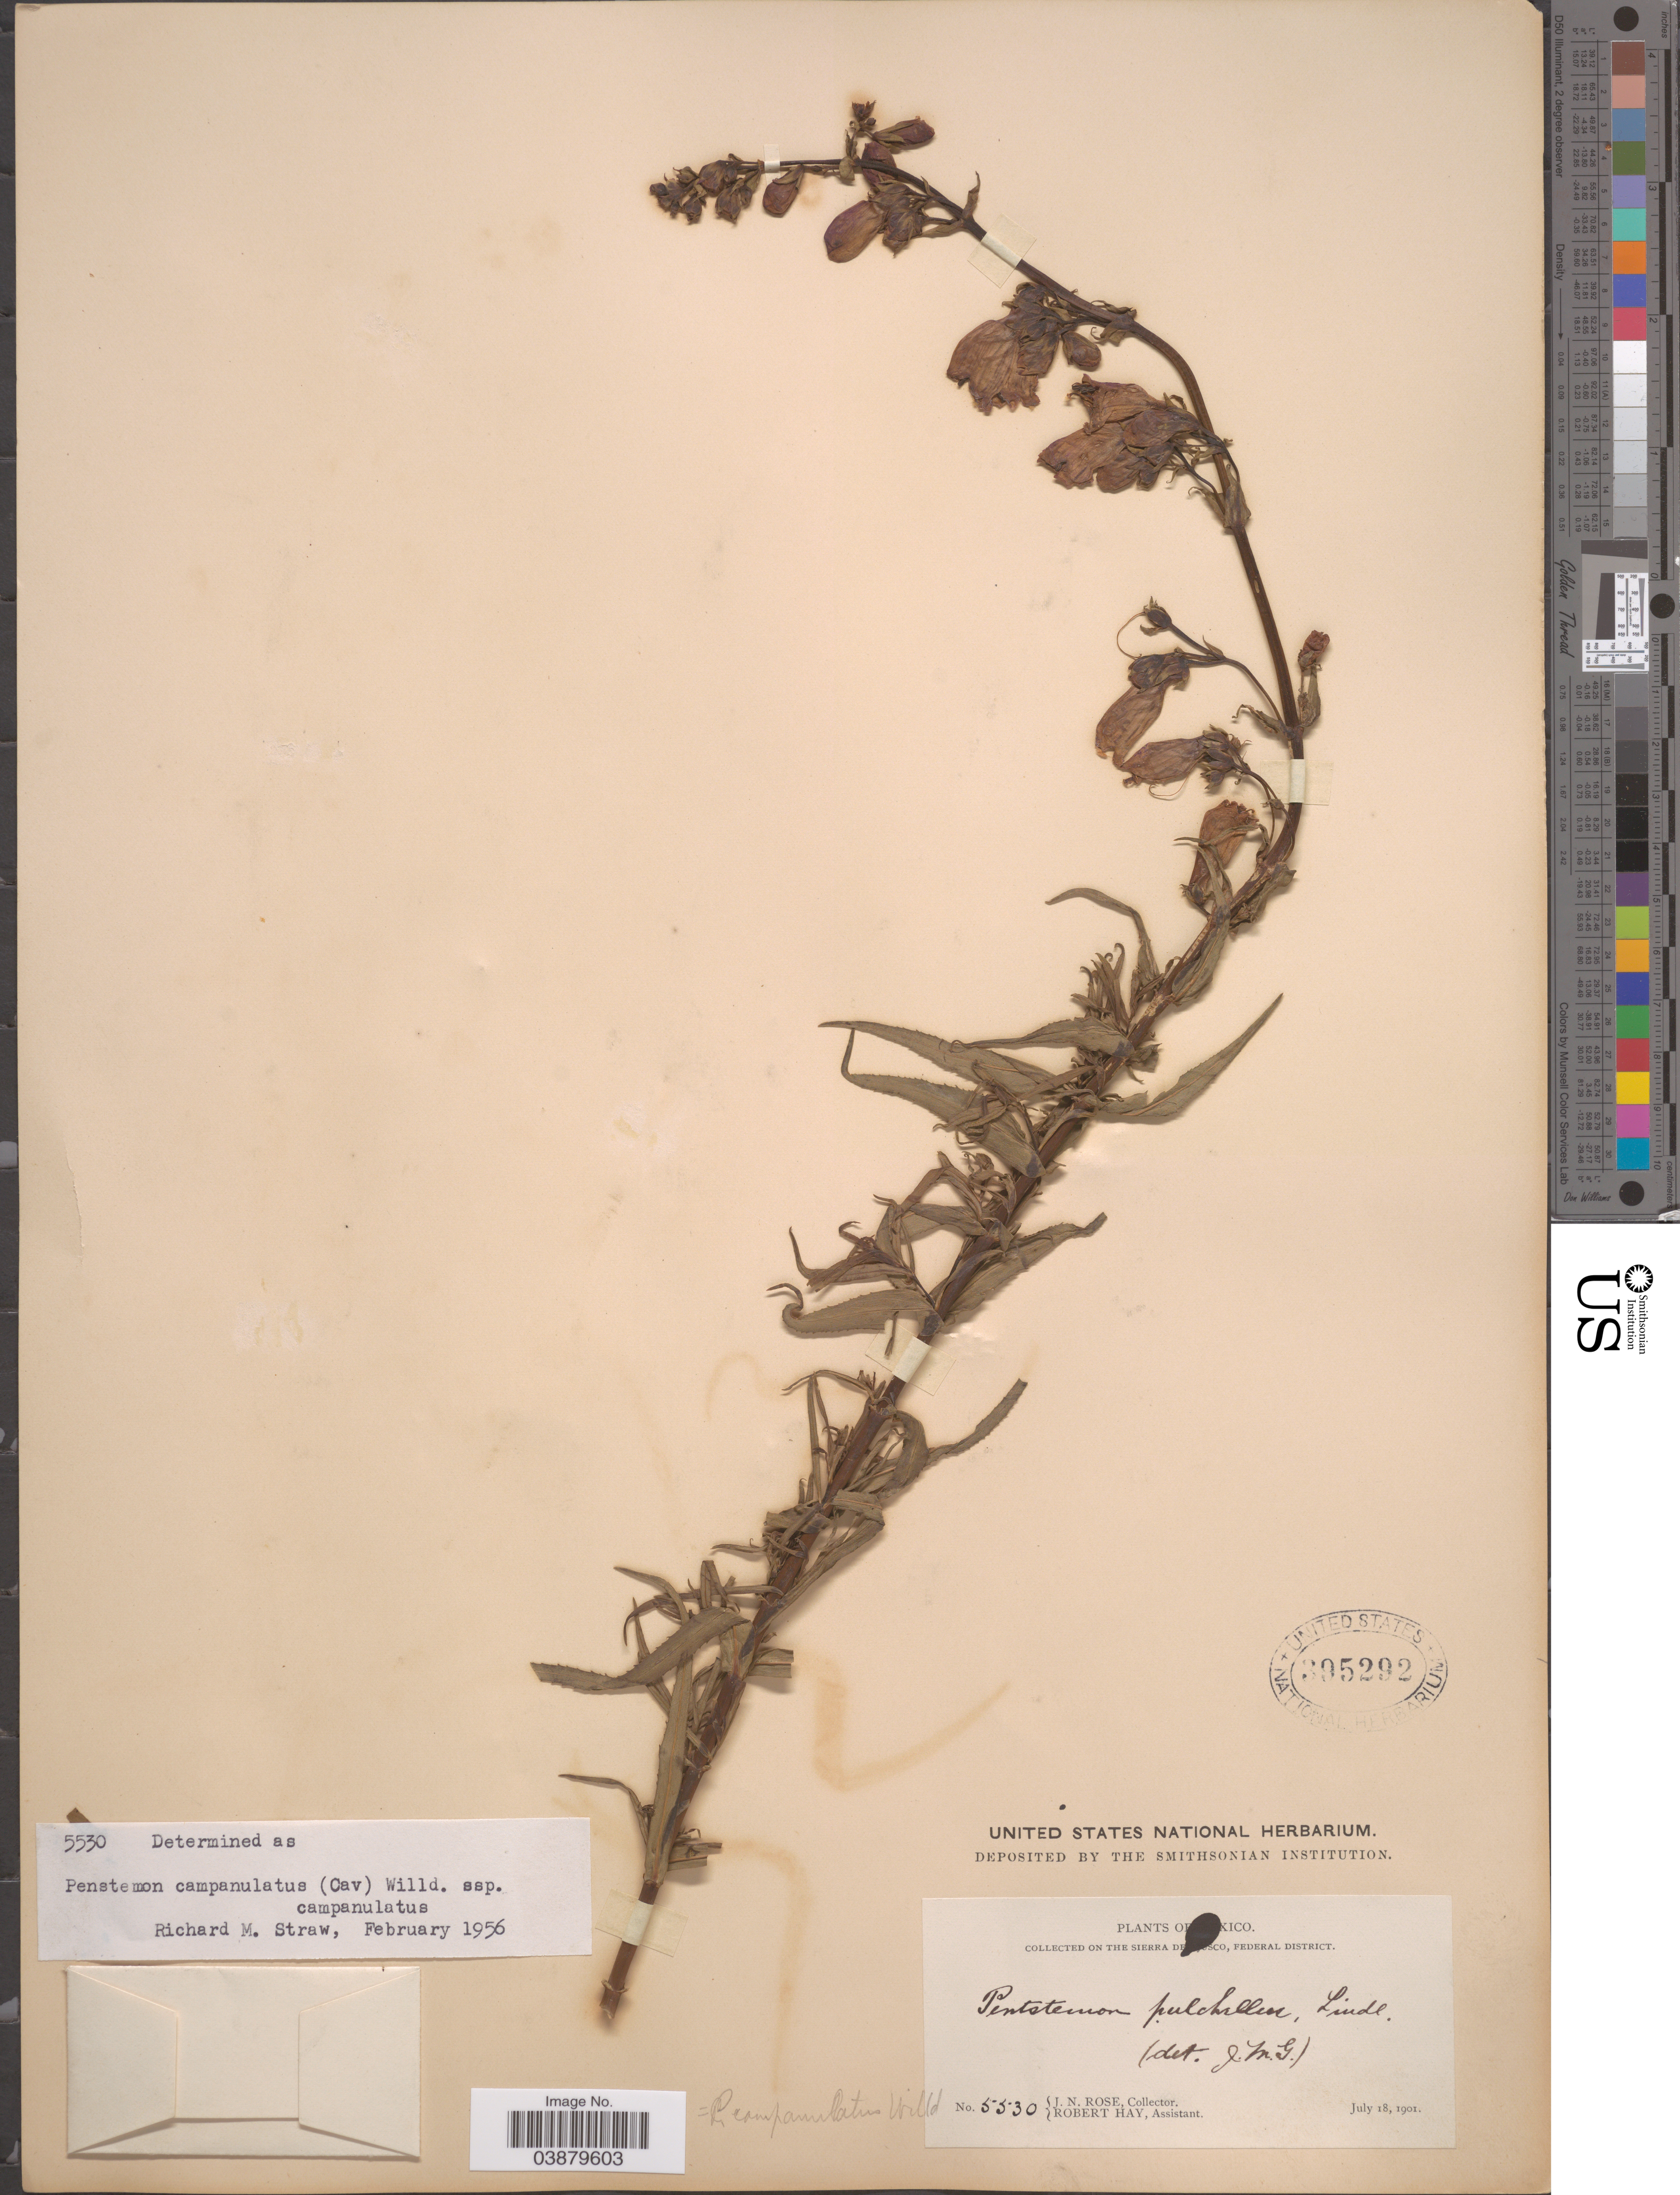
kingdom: Plantae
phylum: Tracheophyta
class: Magnoliopsida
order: Lamiales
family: Plantaginaceae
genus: Penstemon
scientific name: Penstemon campanulatus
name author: (Cav.) Willd.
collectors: J. N. Rose & R. H. Hay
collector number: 5530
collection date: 1901-07-18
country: Mexico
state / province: Distrito Federal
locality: On the Sierra de Ajusco, Federal District.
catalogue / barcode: US 395292